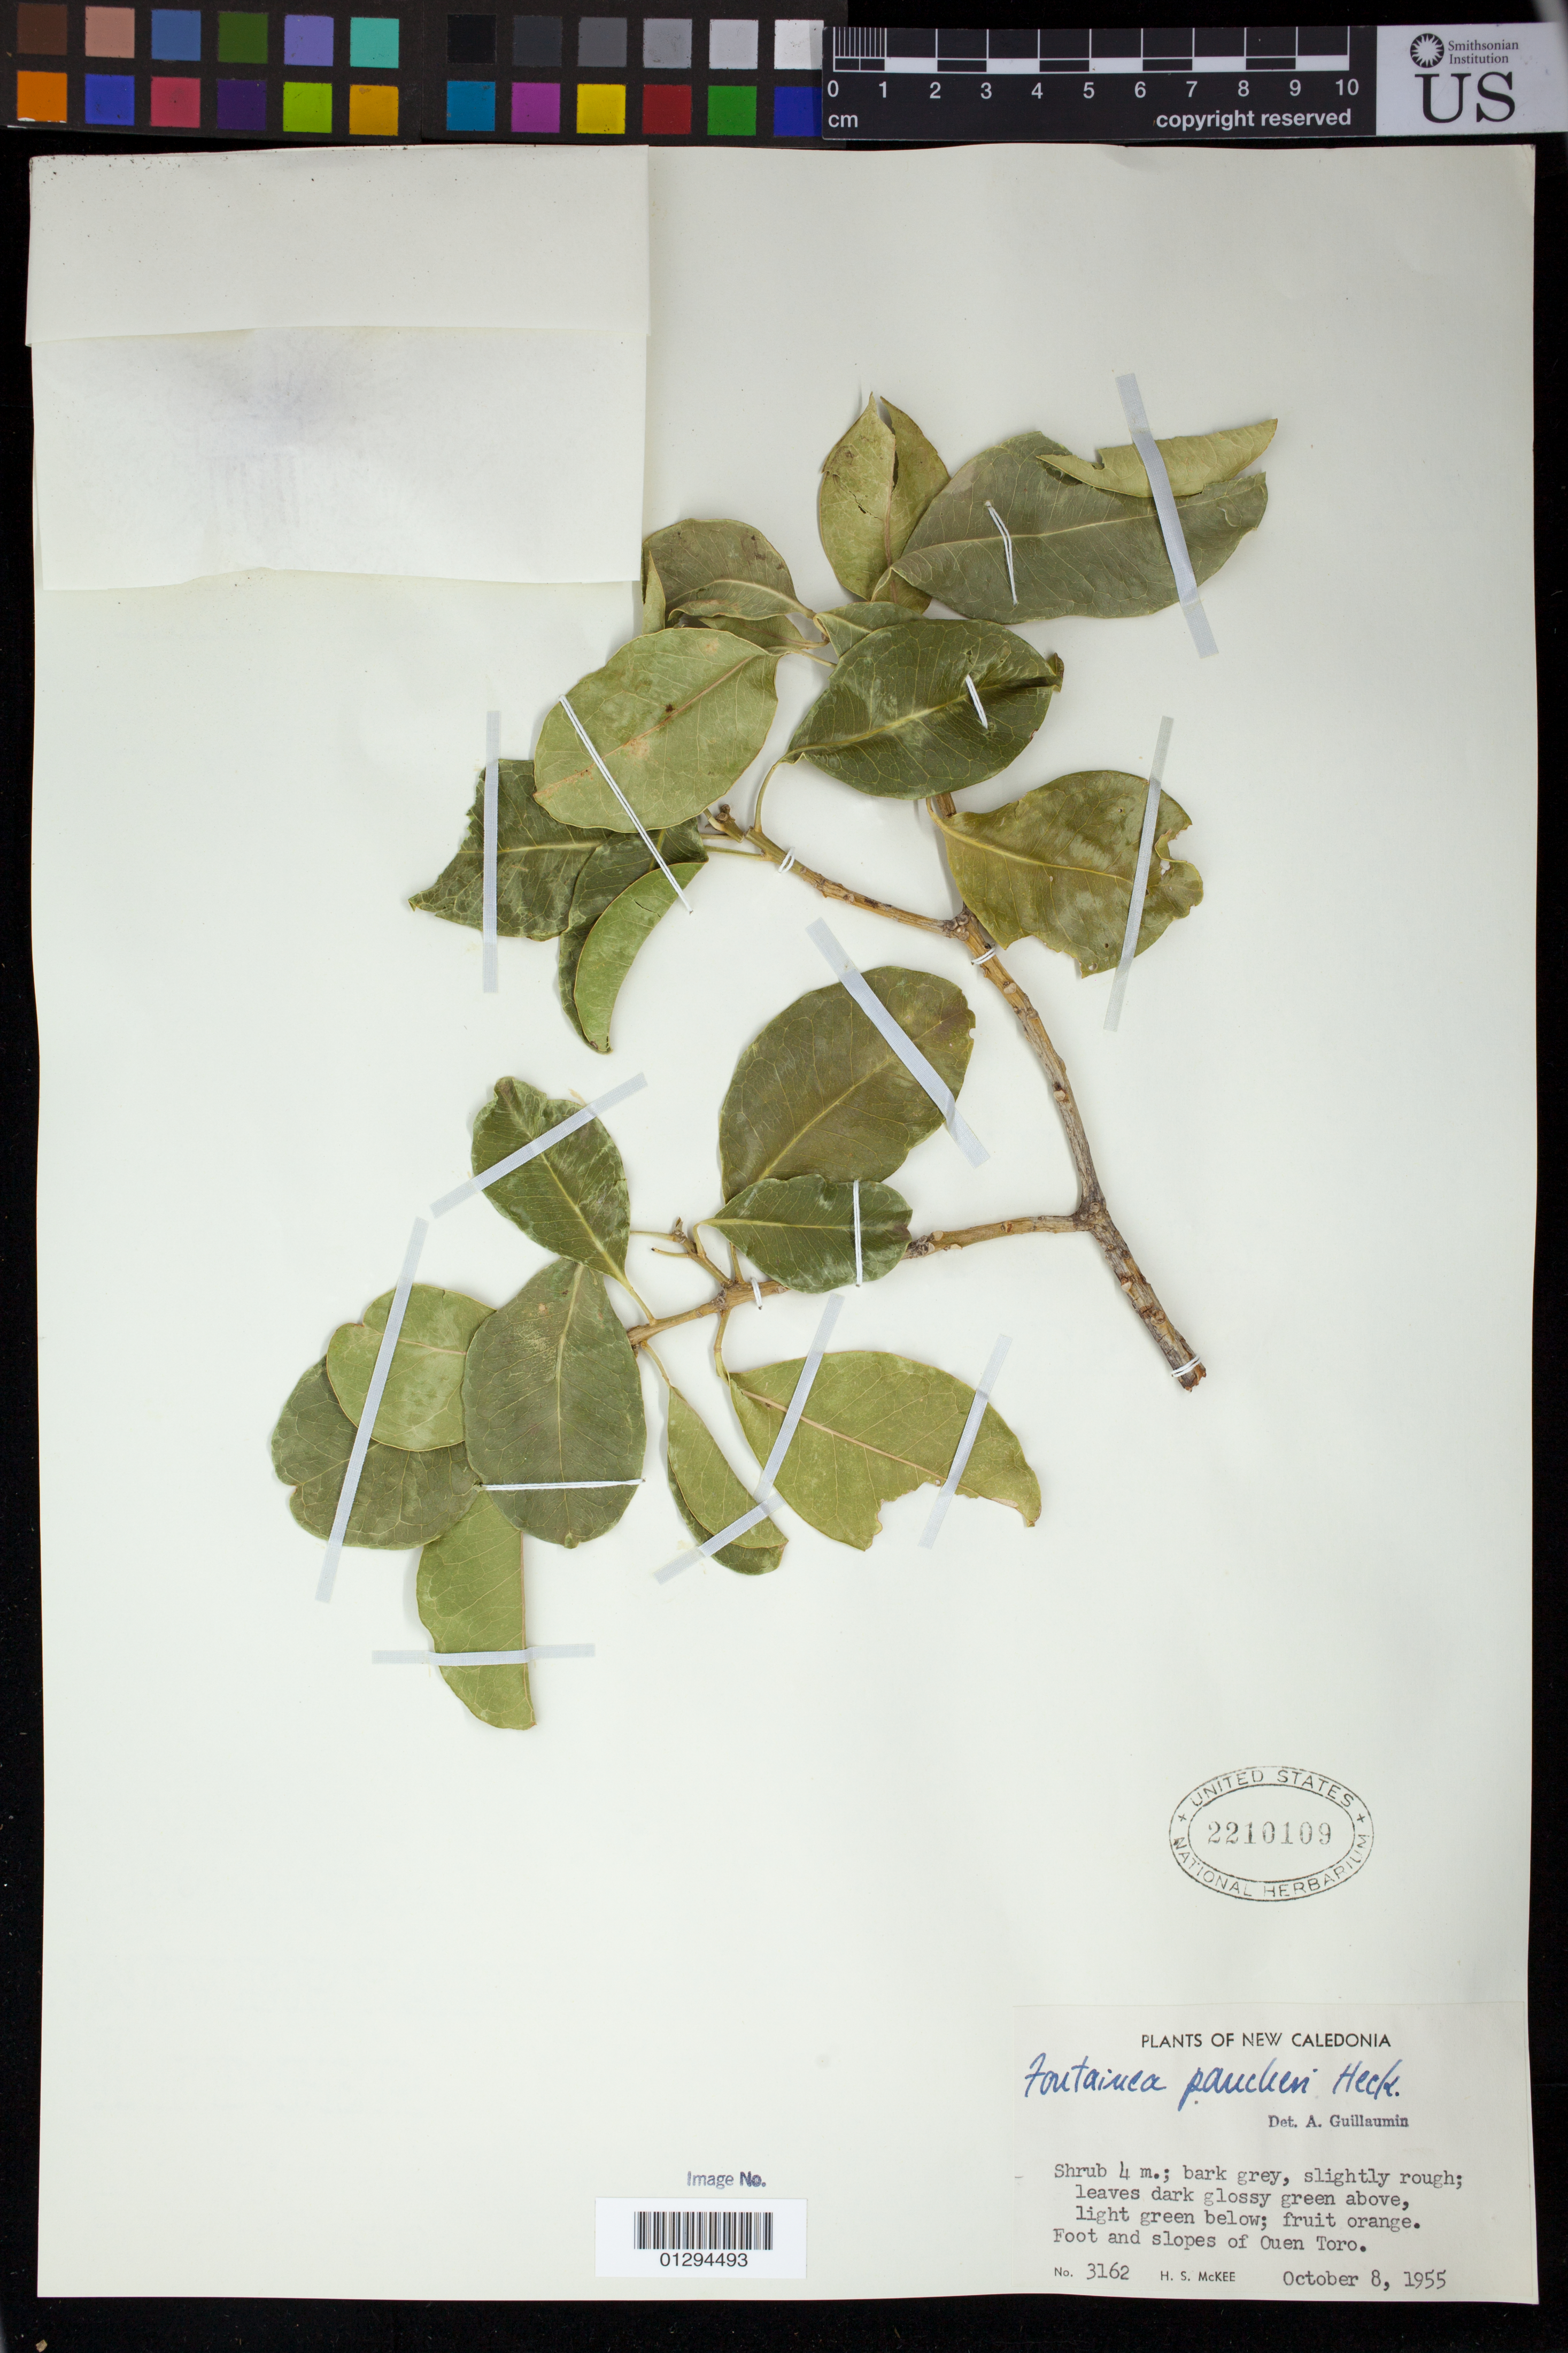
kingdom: Plantae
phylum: Tracheophyta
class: Magnoliopsida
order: Malpighiales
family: Euphorbiaceae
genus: Fontainea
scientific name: Fontainea pancheri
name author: (Baill.) Heckel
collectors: H. S. McKee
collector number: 3162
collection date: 1955-10-08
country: New Caledonia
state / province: South Province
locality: Ouen Toro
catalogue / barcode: US 2210109